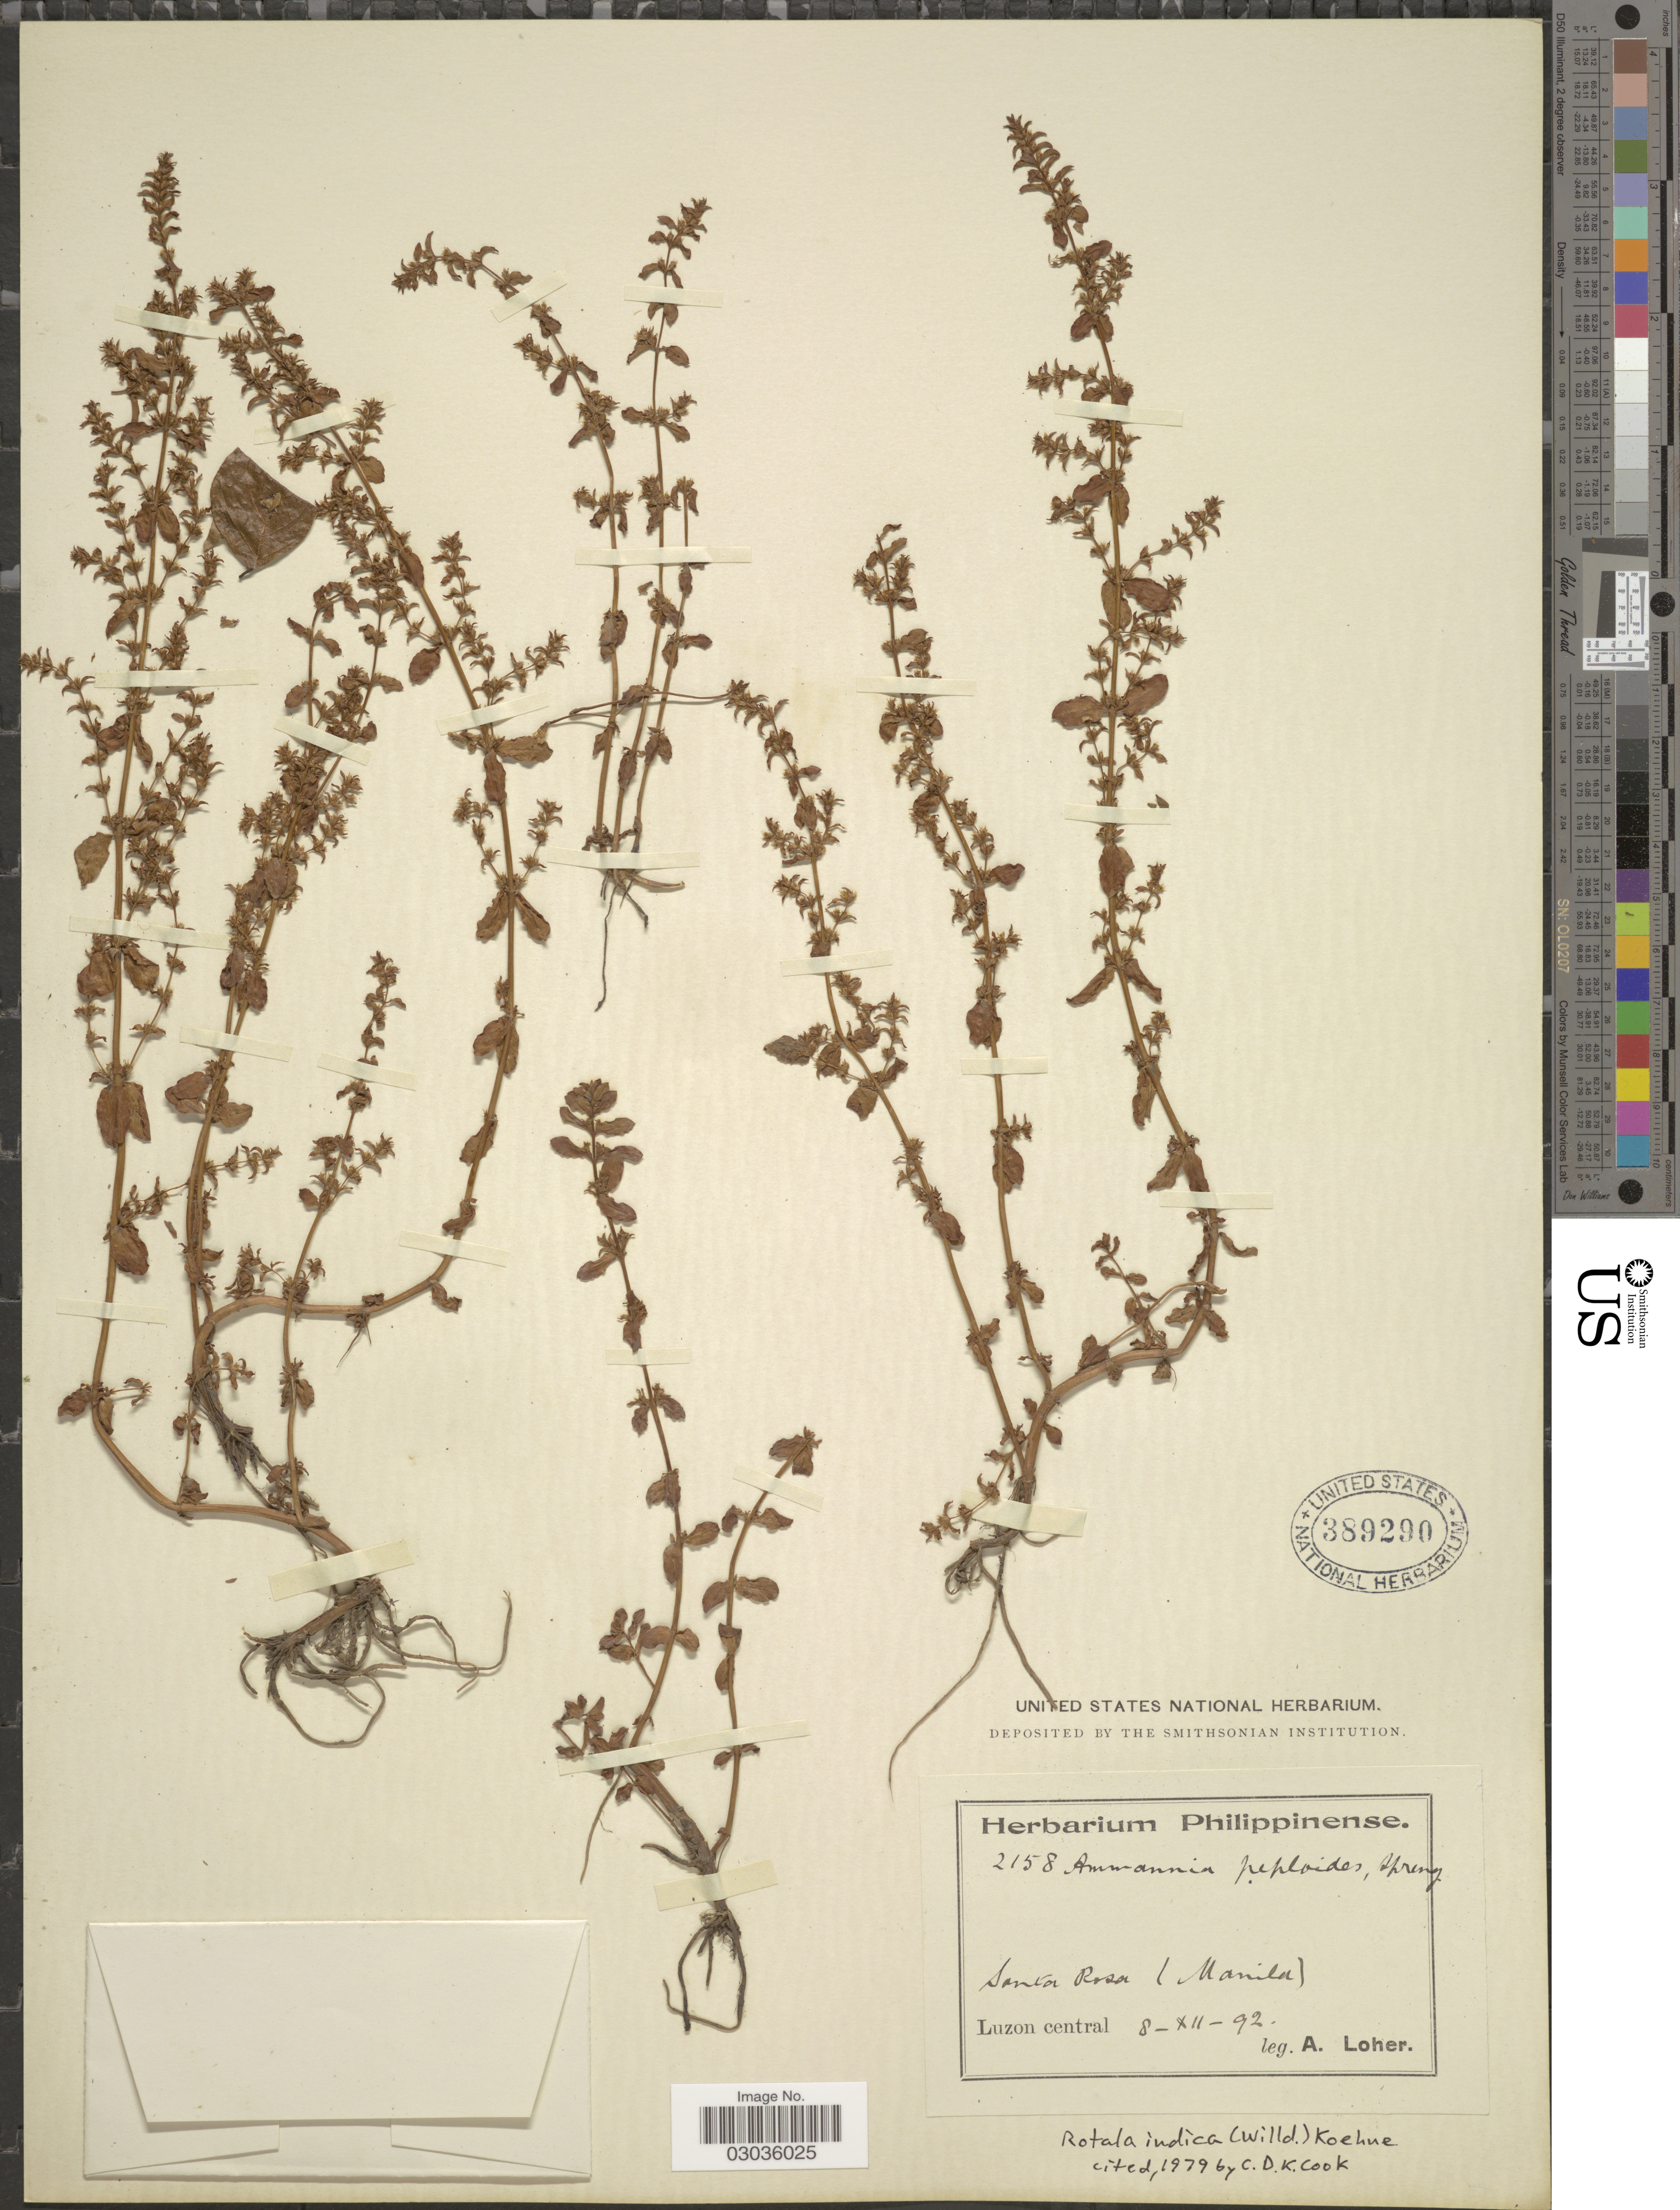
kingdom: Plantae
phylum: Tracheophyta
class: Magnoliopsida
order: Myrtales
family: Lythraceae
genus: Rotala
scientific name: Rotala indica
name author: (L.) Koehne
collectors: A. Loher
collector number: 2158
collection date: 1892-12-08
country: Philippines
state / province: Central Luzon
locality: Santa Rosa (Manila), Luzon central.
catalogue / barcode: US 389290